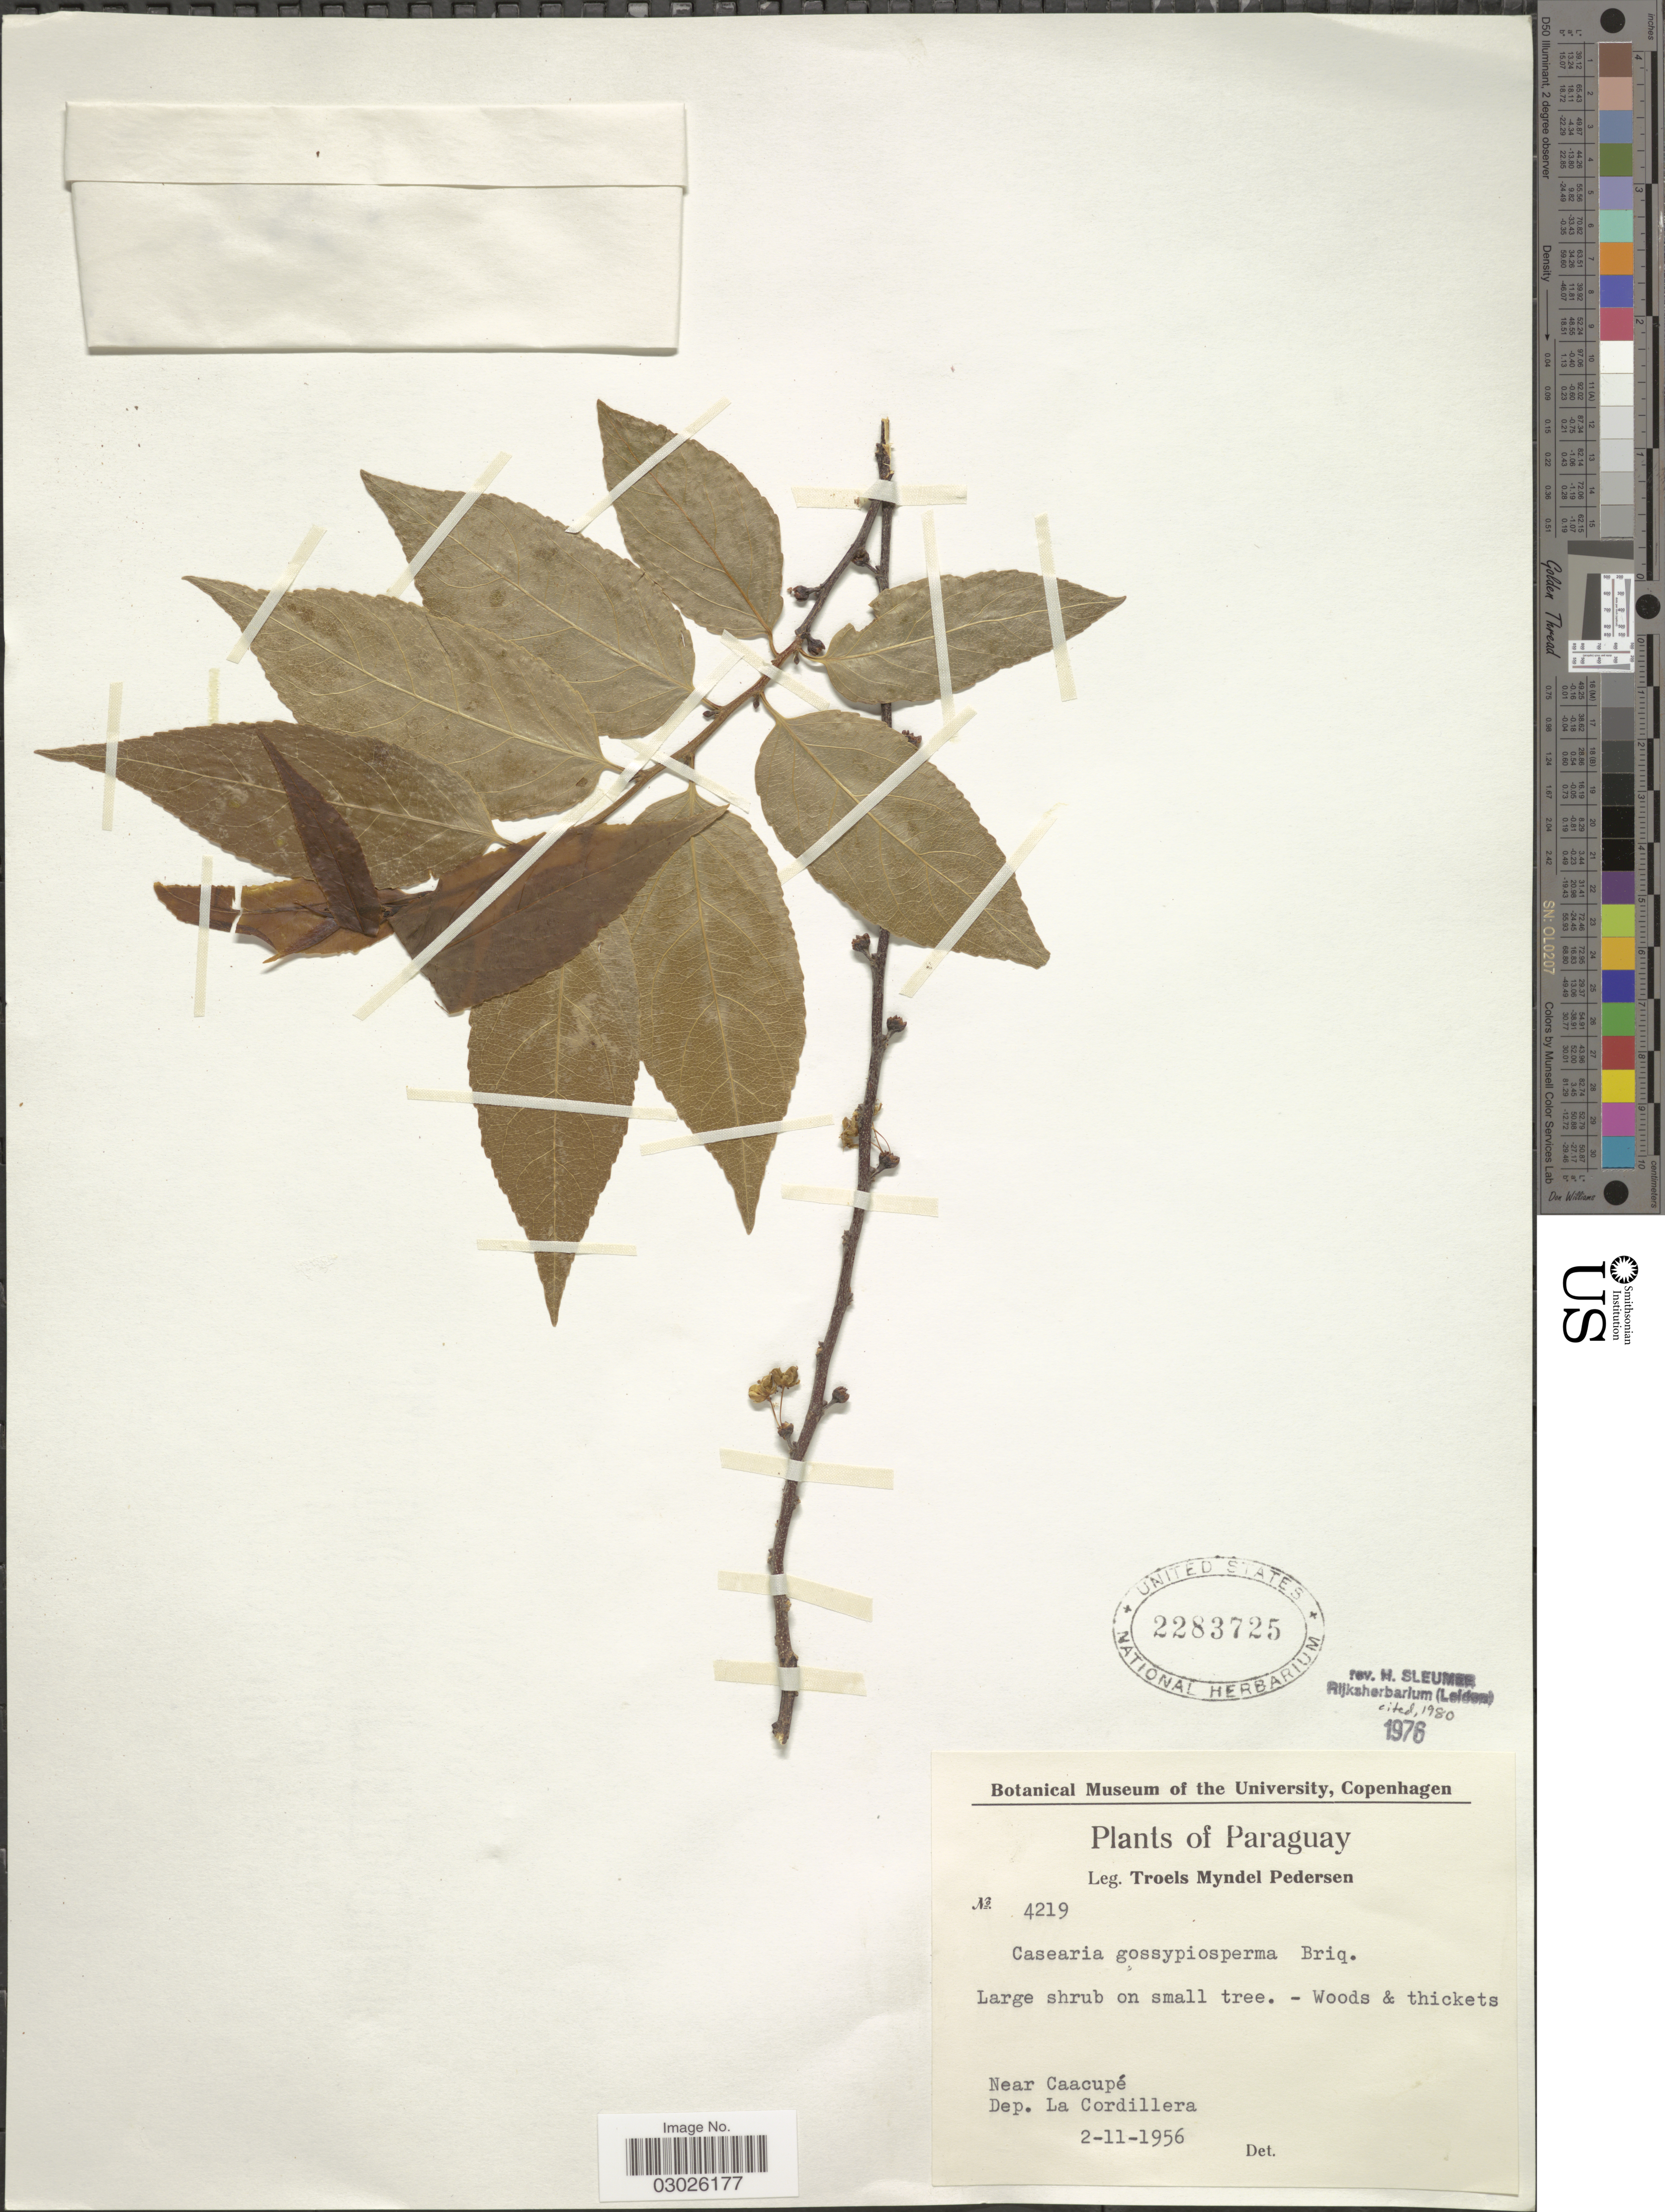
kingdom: Plantae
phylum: Tracheophyta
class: Magnoliopsida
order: Malpighiales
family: Salicaceae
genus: Casearia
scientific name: Casearia gossypiosperma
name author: Briq.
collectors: T. Pederson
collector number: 4219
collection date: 1956-11-02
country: Paraguay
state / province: Cordillera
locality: Near Caacupé, Dep. La Cordillera.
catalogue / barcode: US 2283725